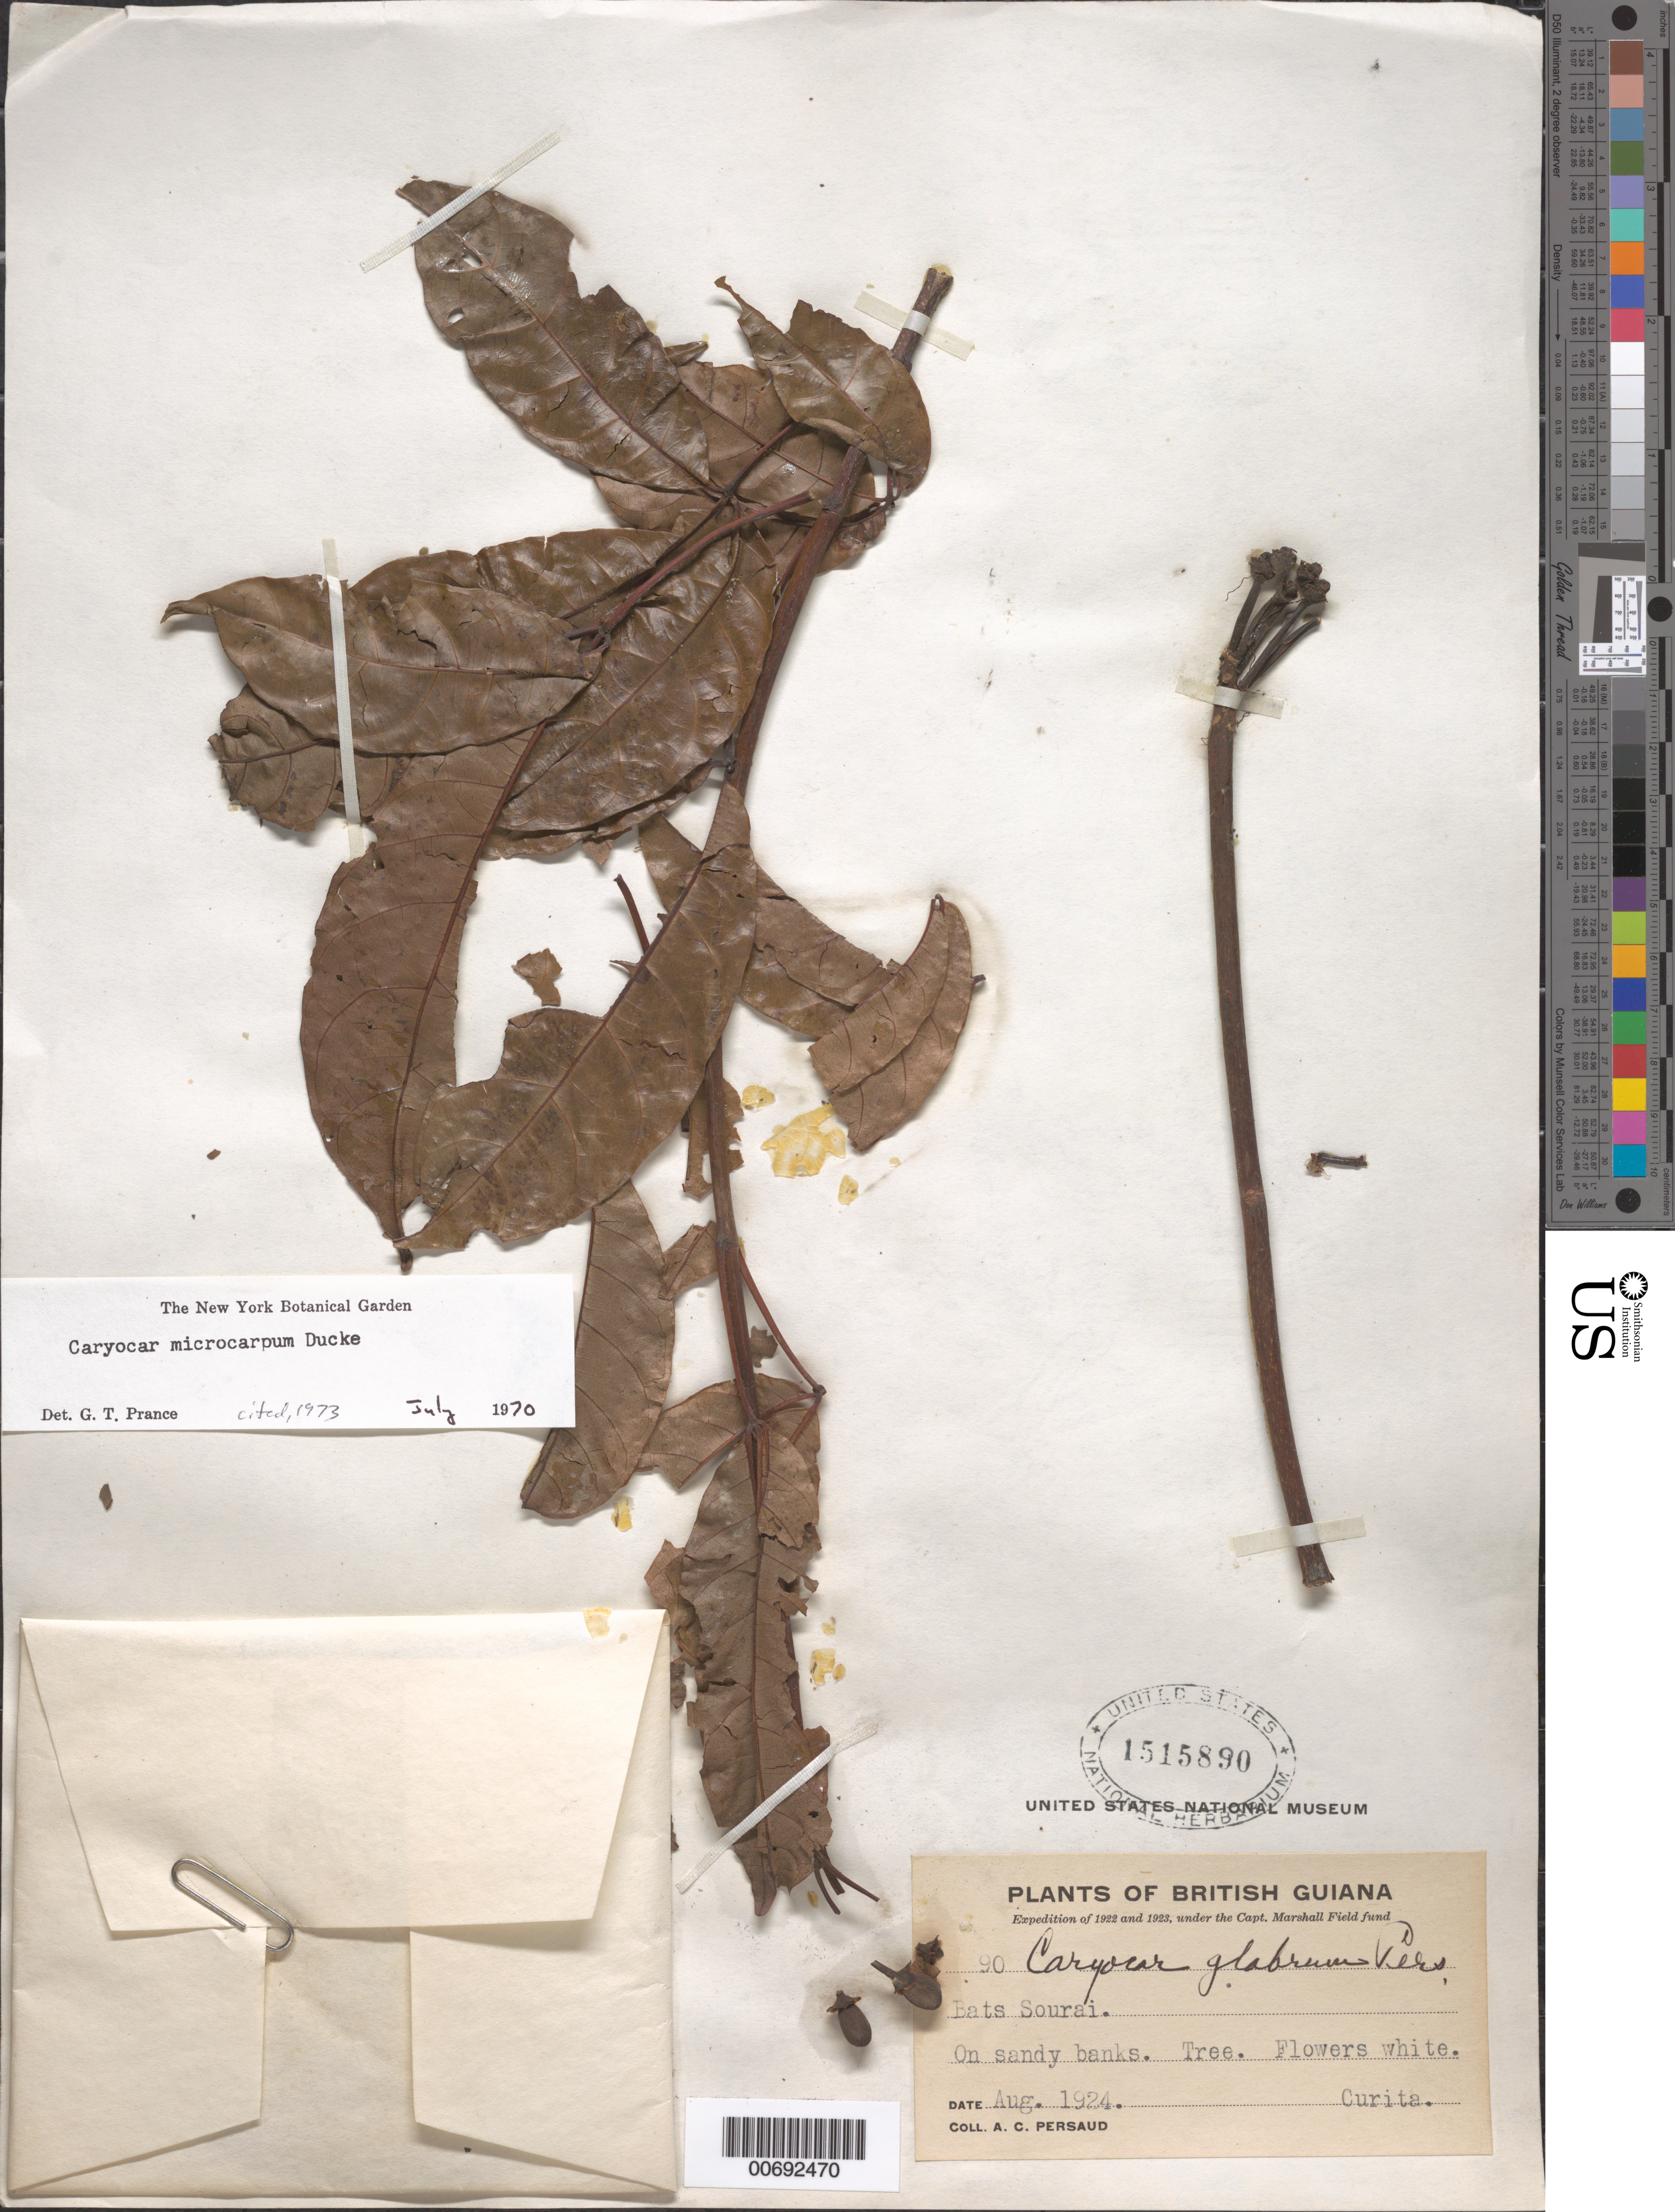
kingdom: Plantae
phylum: Tracheophyta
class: Magnoliopsida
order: Malpighiales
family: Caryocaraceae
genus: Caryocar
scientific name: Caryocar microcarpum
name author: Ducke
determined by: Prance, G. T.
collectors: A. Persaud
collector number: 90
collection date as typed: Aug-24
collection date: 1924-08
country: Guyana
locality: Curita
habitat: Sandy banks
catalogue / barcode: US 1515890